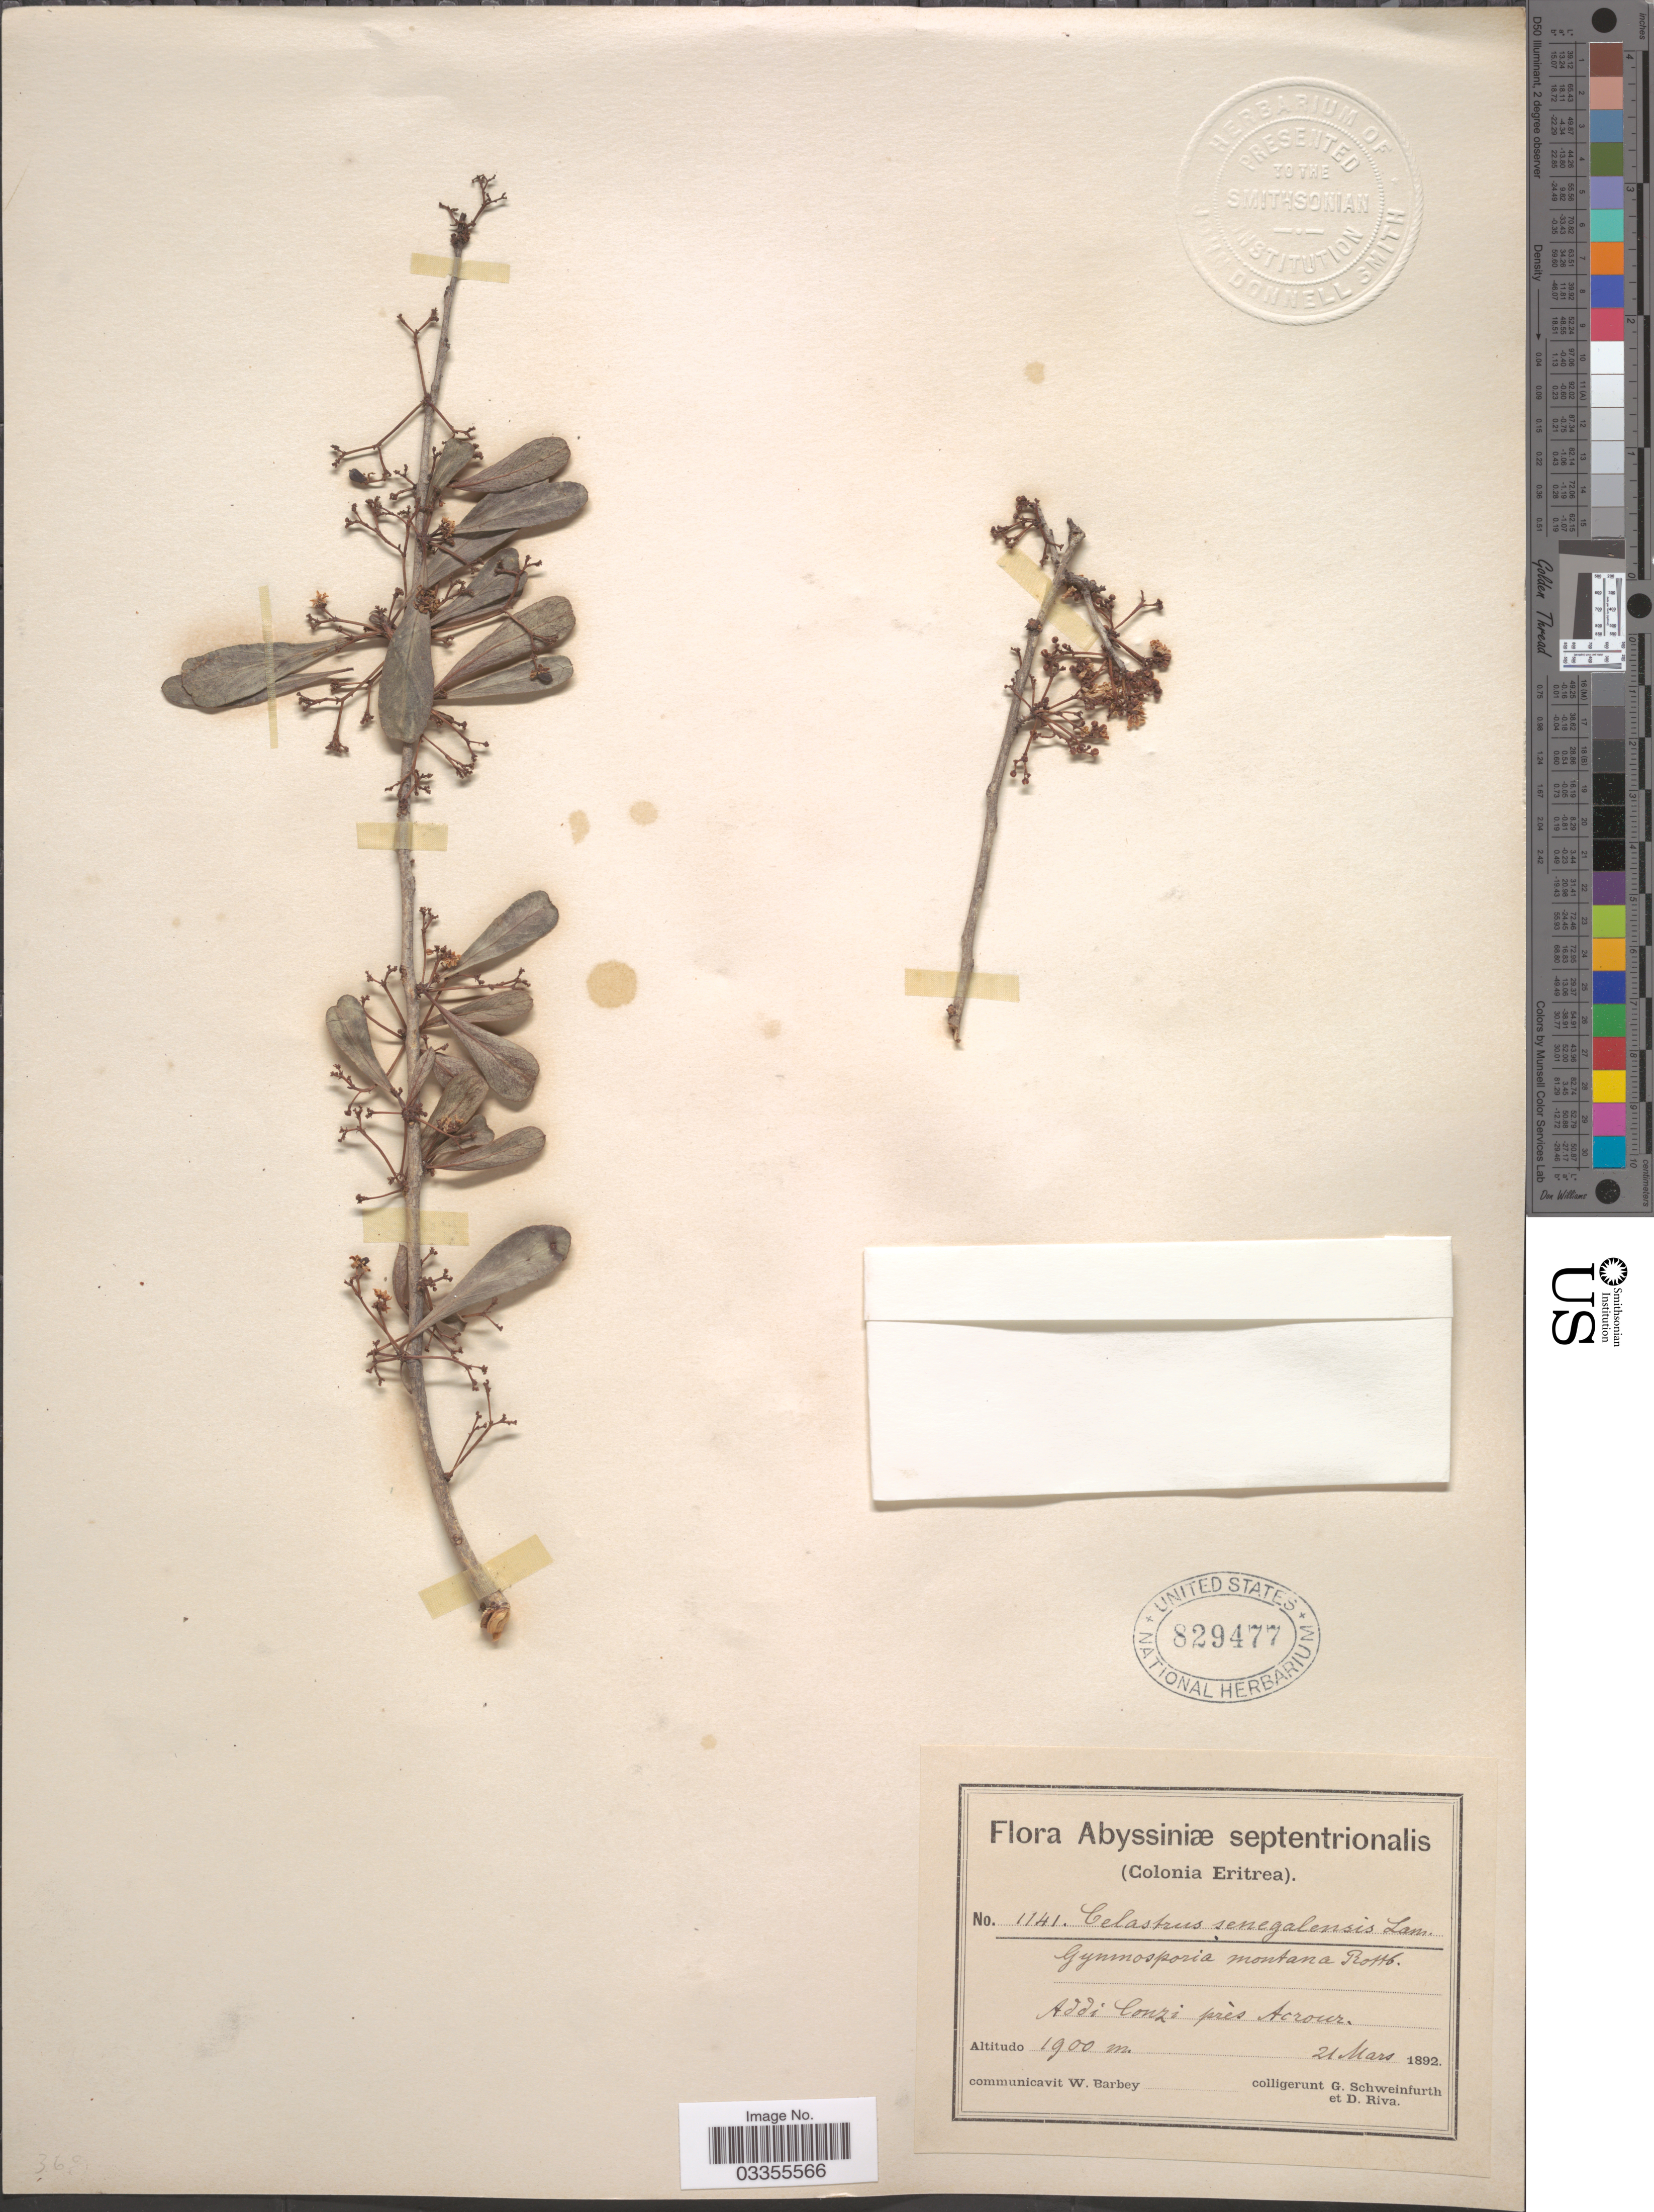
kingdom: Plantae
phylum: Tracheophyta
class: Magnoliopsida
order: Celastrales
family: Celastraceae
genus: Gymnosporia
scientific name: Gymnosporia senegalensis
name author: (Lam.) Loes.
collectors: G. A. Schweinfurth (herbarium) & D. Riva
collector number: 1141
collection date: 1892-03-21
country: Eritrea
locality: Abyssiniæ septentrionalis. (Colonia Eritrea). Addi Conzi près Acrour.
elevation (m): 1900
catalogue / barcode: US 829477